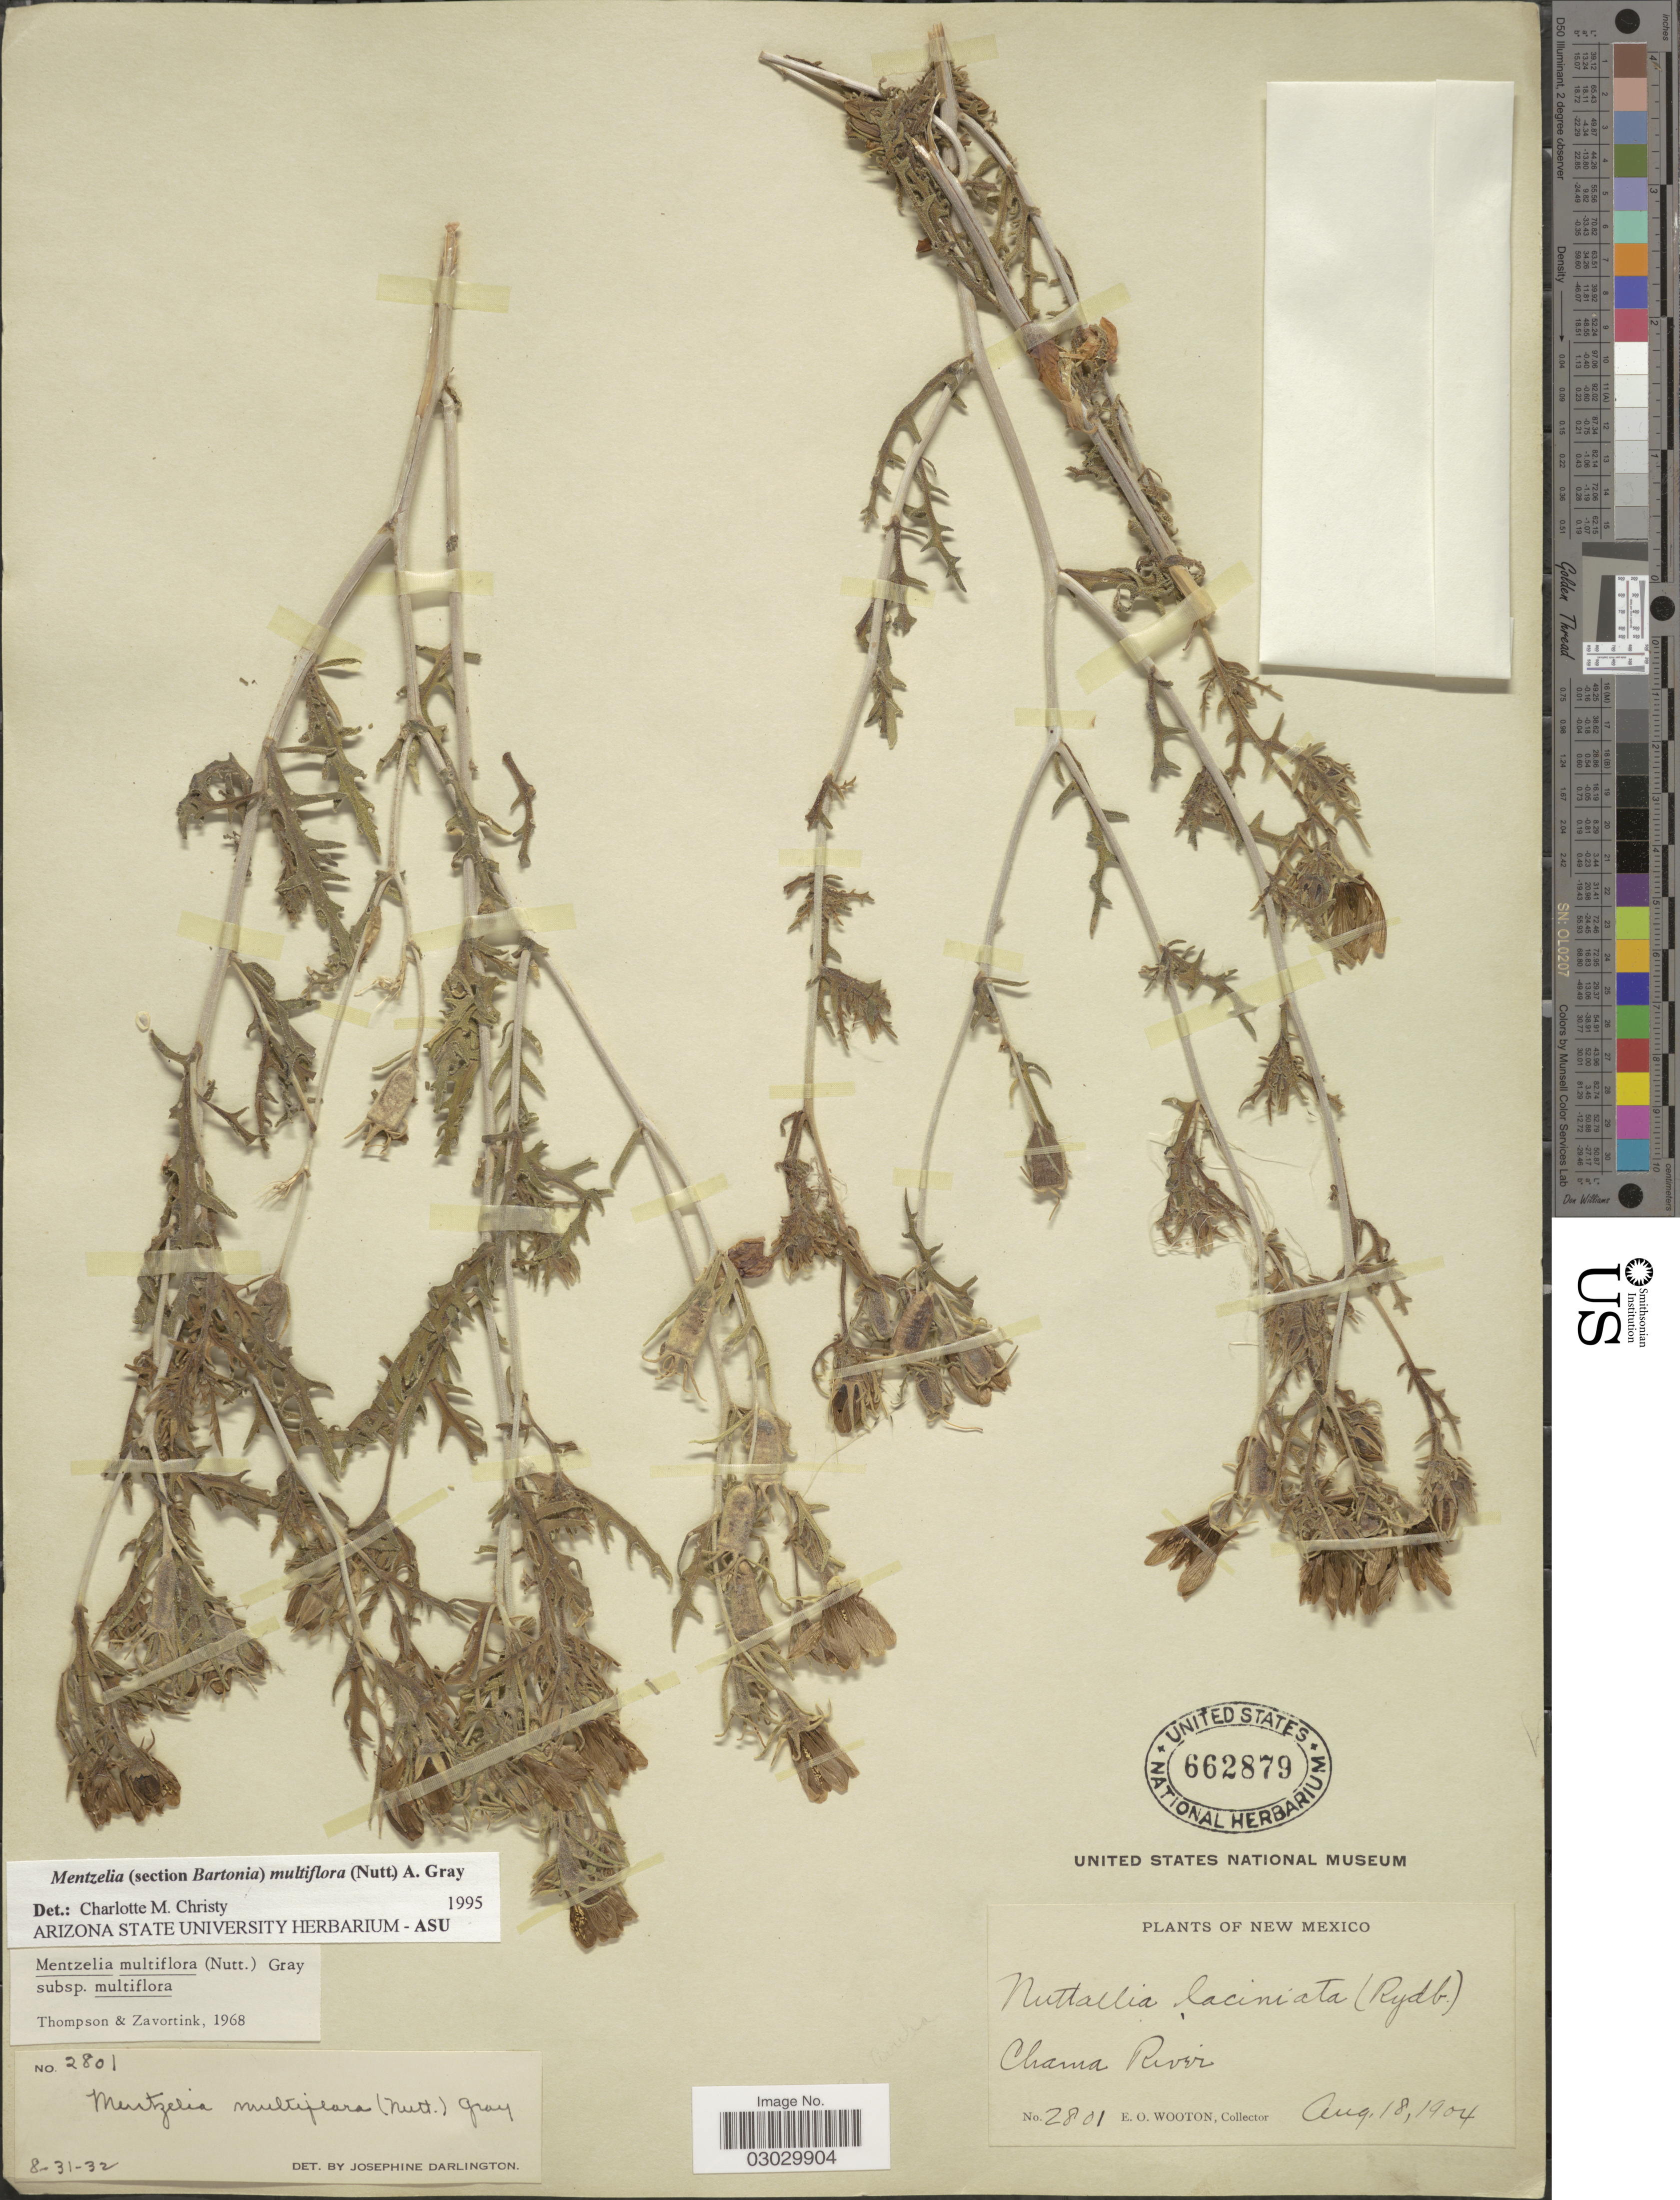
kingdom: Plantae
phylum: Tracheophyta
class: Magnoliopsida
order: Cornales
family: Loasaceae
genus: Mentzelia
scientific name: Mentzelia multiflora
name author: (Nutt.) A. Gray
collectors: E. O. Wooton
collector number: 2801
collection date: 1904-08-18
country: United States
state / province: New Mexico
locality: Chama River.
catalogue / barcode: US 662879